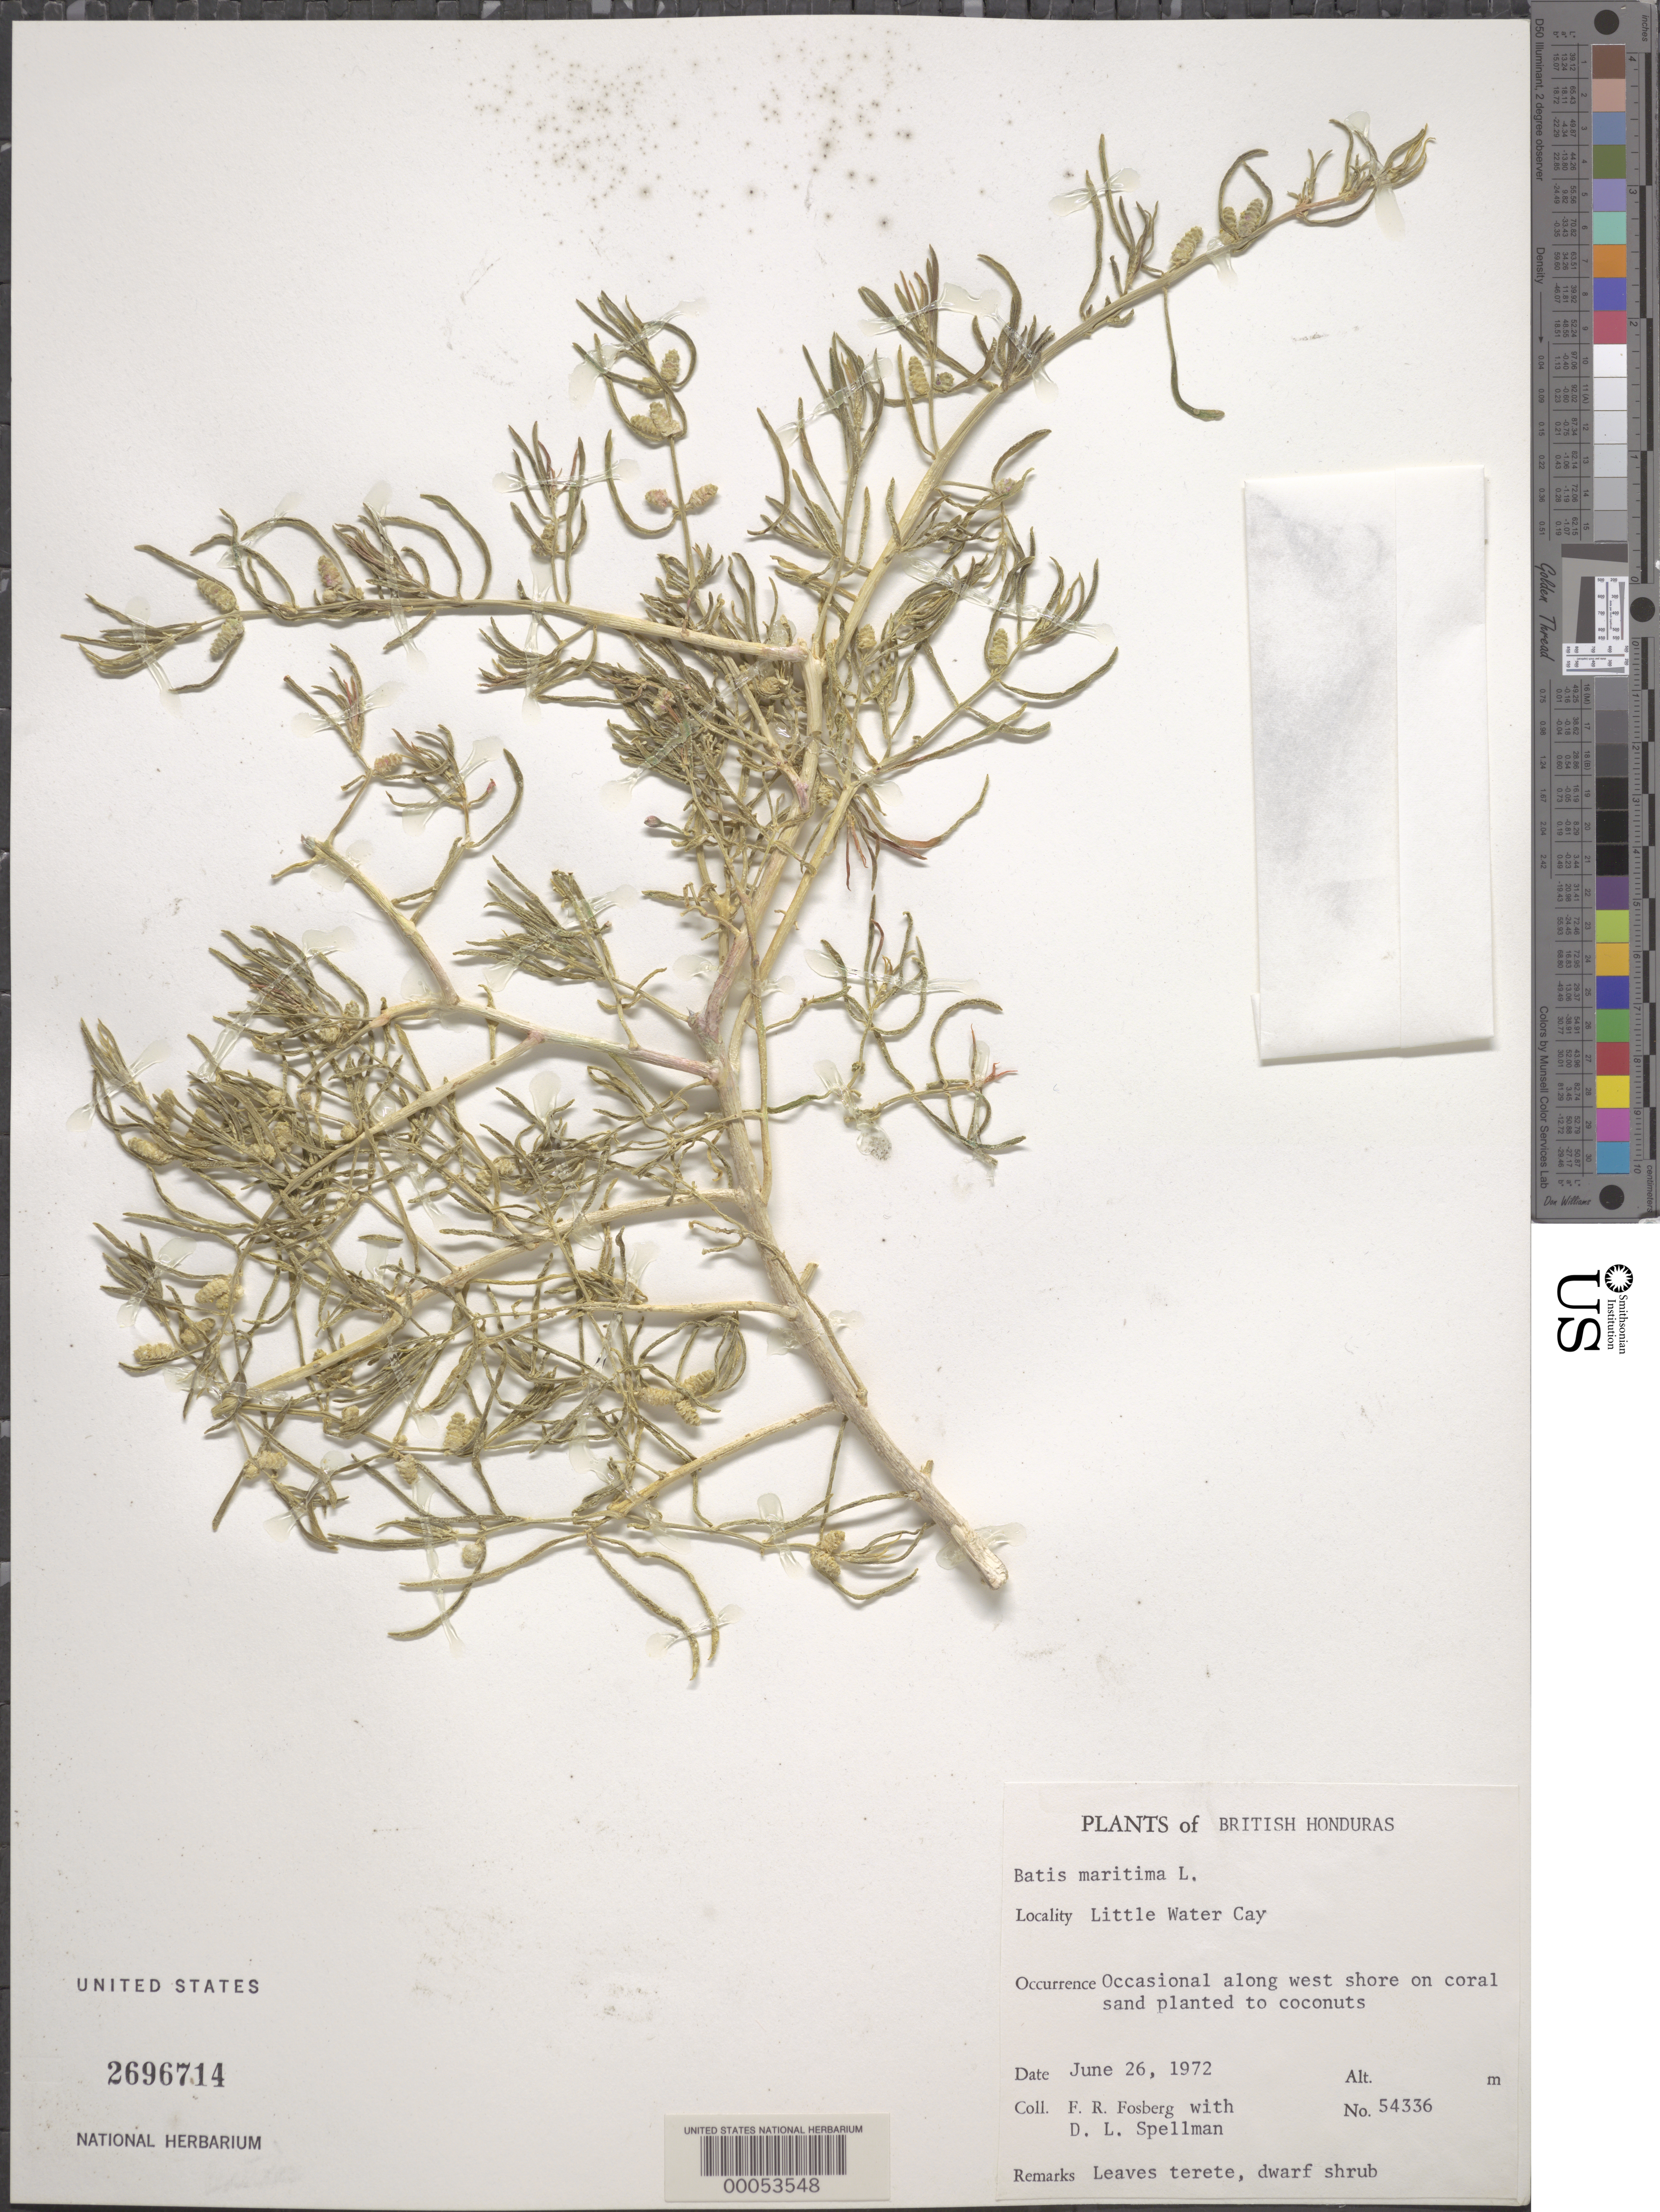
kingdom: Plantae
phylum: Tracheophyta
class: Magnoliopsida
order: Brassicales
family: Bataceae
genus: Batis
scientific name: Batis maritima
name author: L.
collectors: F. R. Fosberg & D. L. Spellman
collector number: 54336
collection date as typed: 26 Jun 1972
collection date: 1972-06-26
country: Belize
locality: Little Water Cay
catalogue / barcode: US 2696714